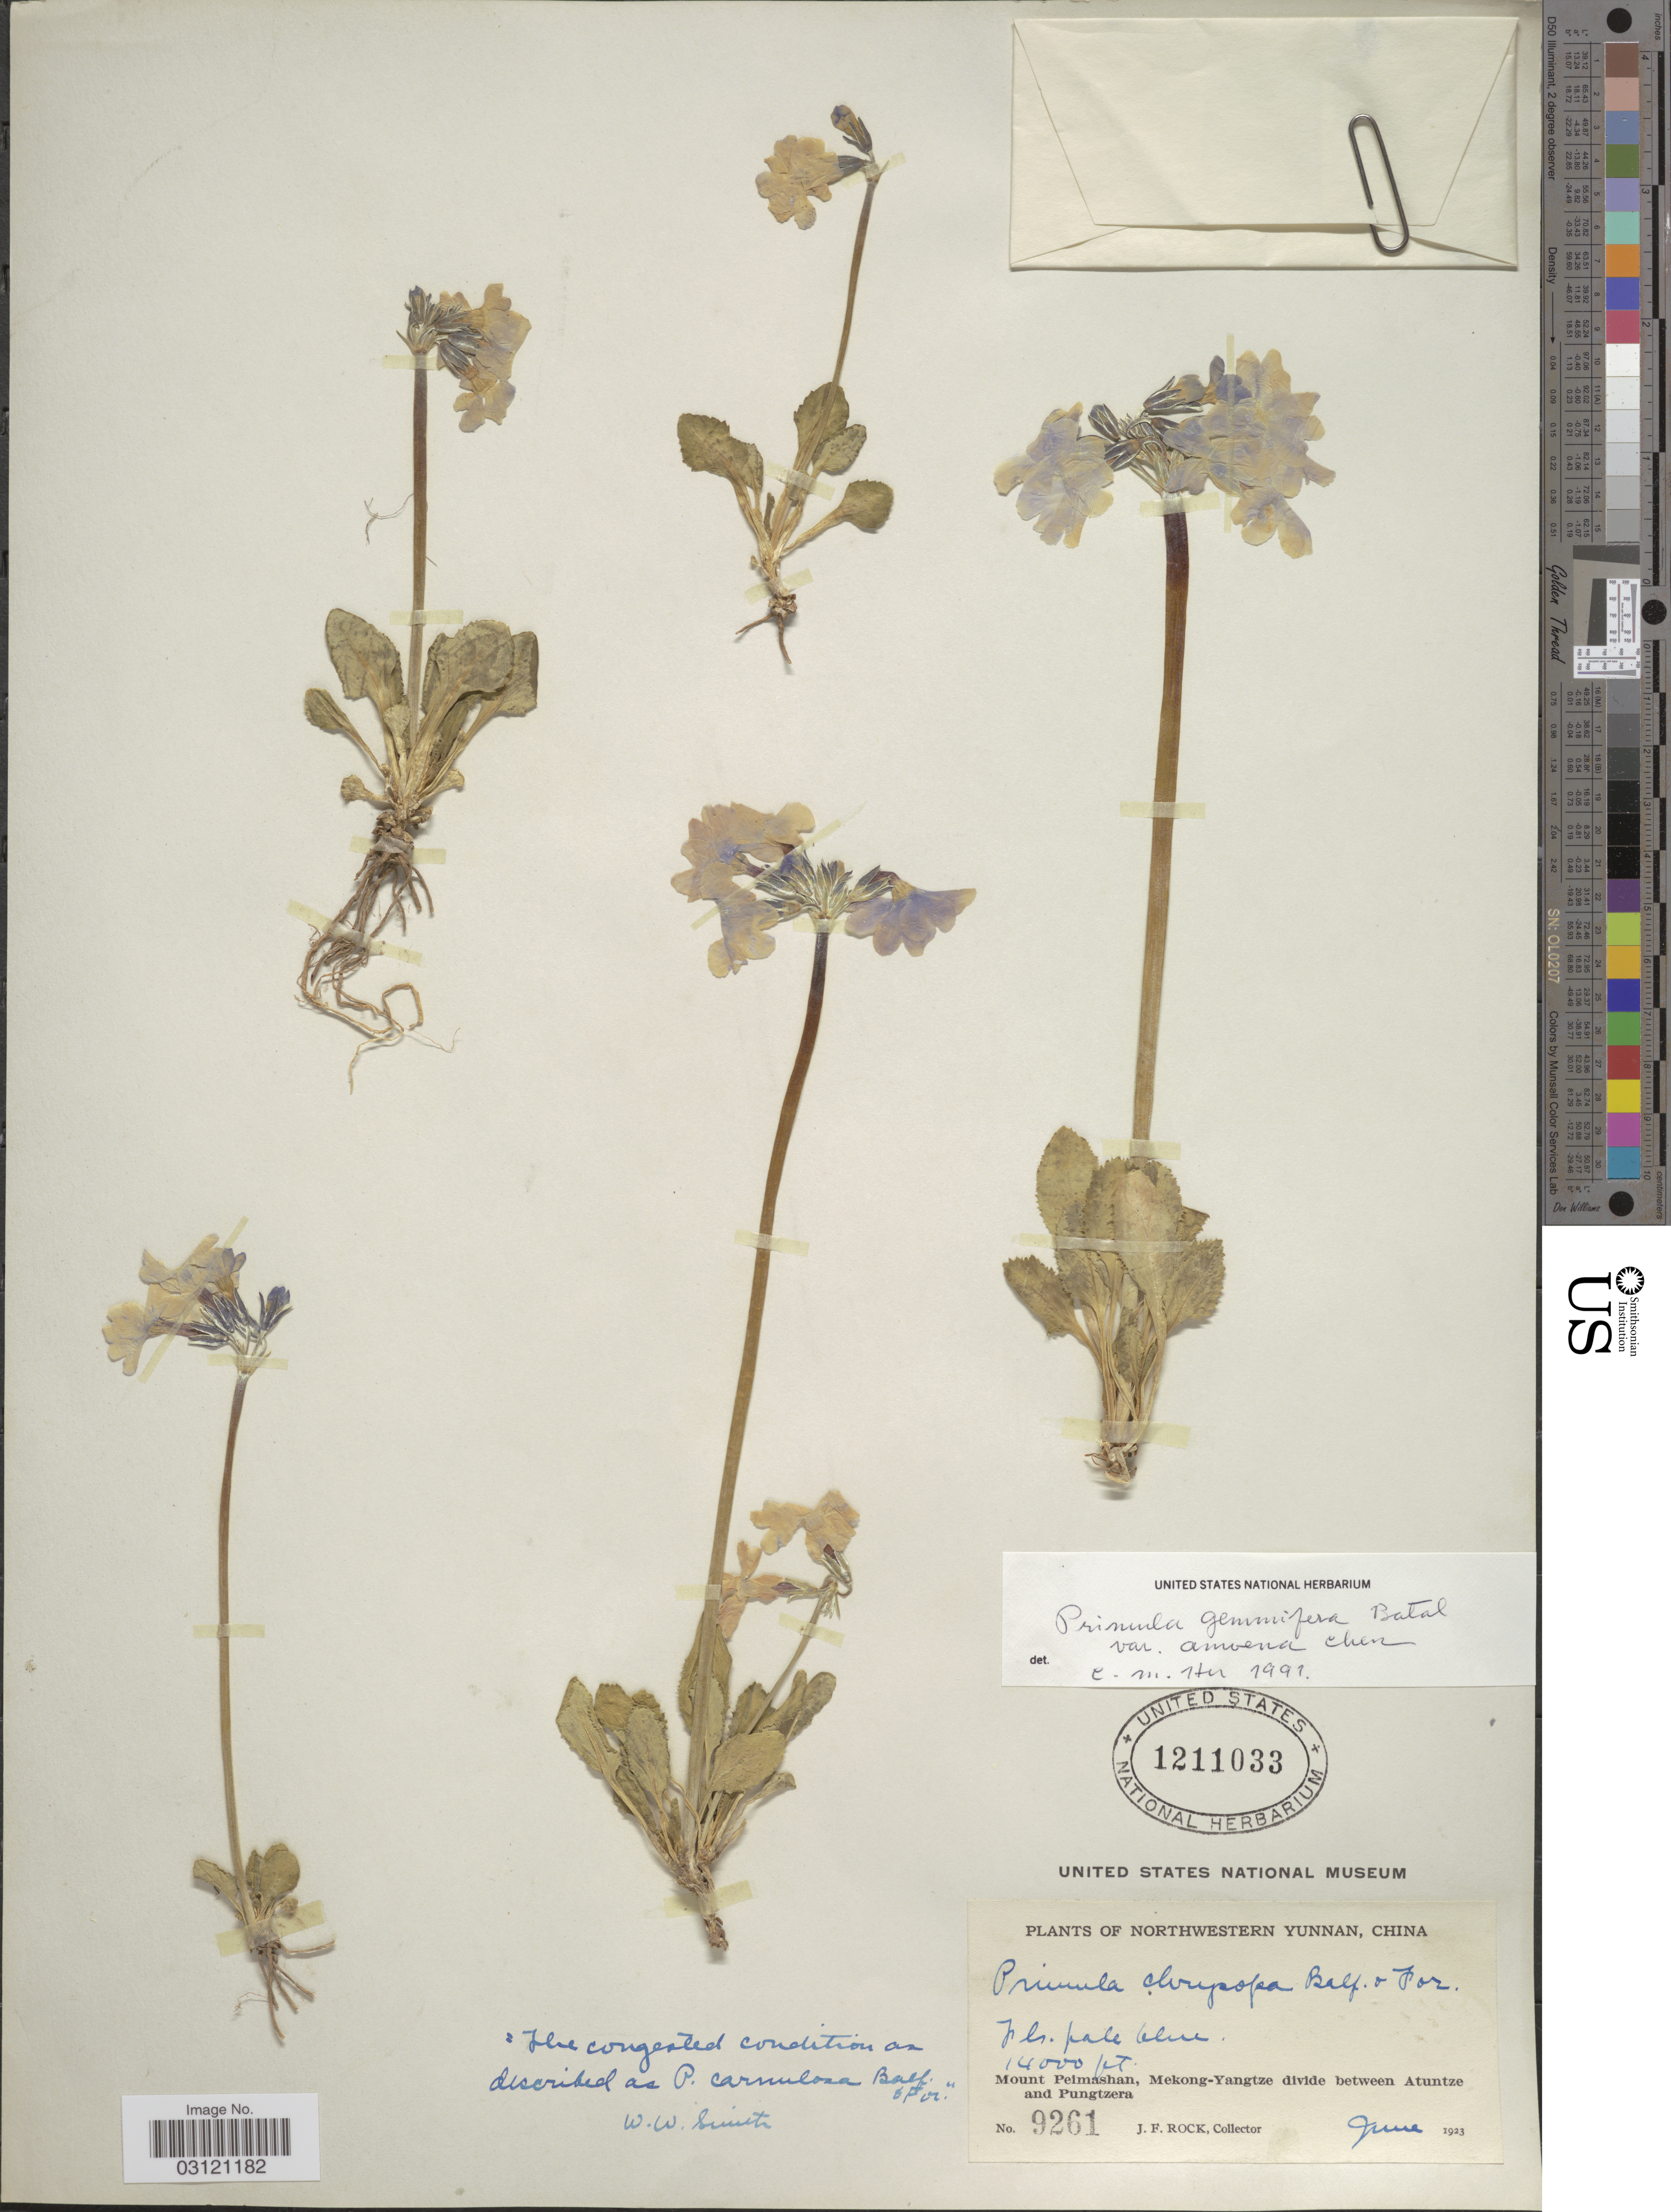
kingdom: Plantae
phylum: Tracheophyta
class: Magnoliopsida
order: Ericales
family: Primulaceae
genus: Primula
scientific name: Primula gemmifera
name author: Batalin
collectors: J. Rock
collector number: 9261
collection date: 1923-06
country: China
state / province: Yunnan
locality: Northwestern Yunnan, Mount Peimashan, Mekong-Yangtze divide between Atuntze and Pungtzera.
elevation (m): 4267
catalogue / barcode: US 1211033